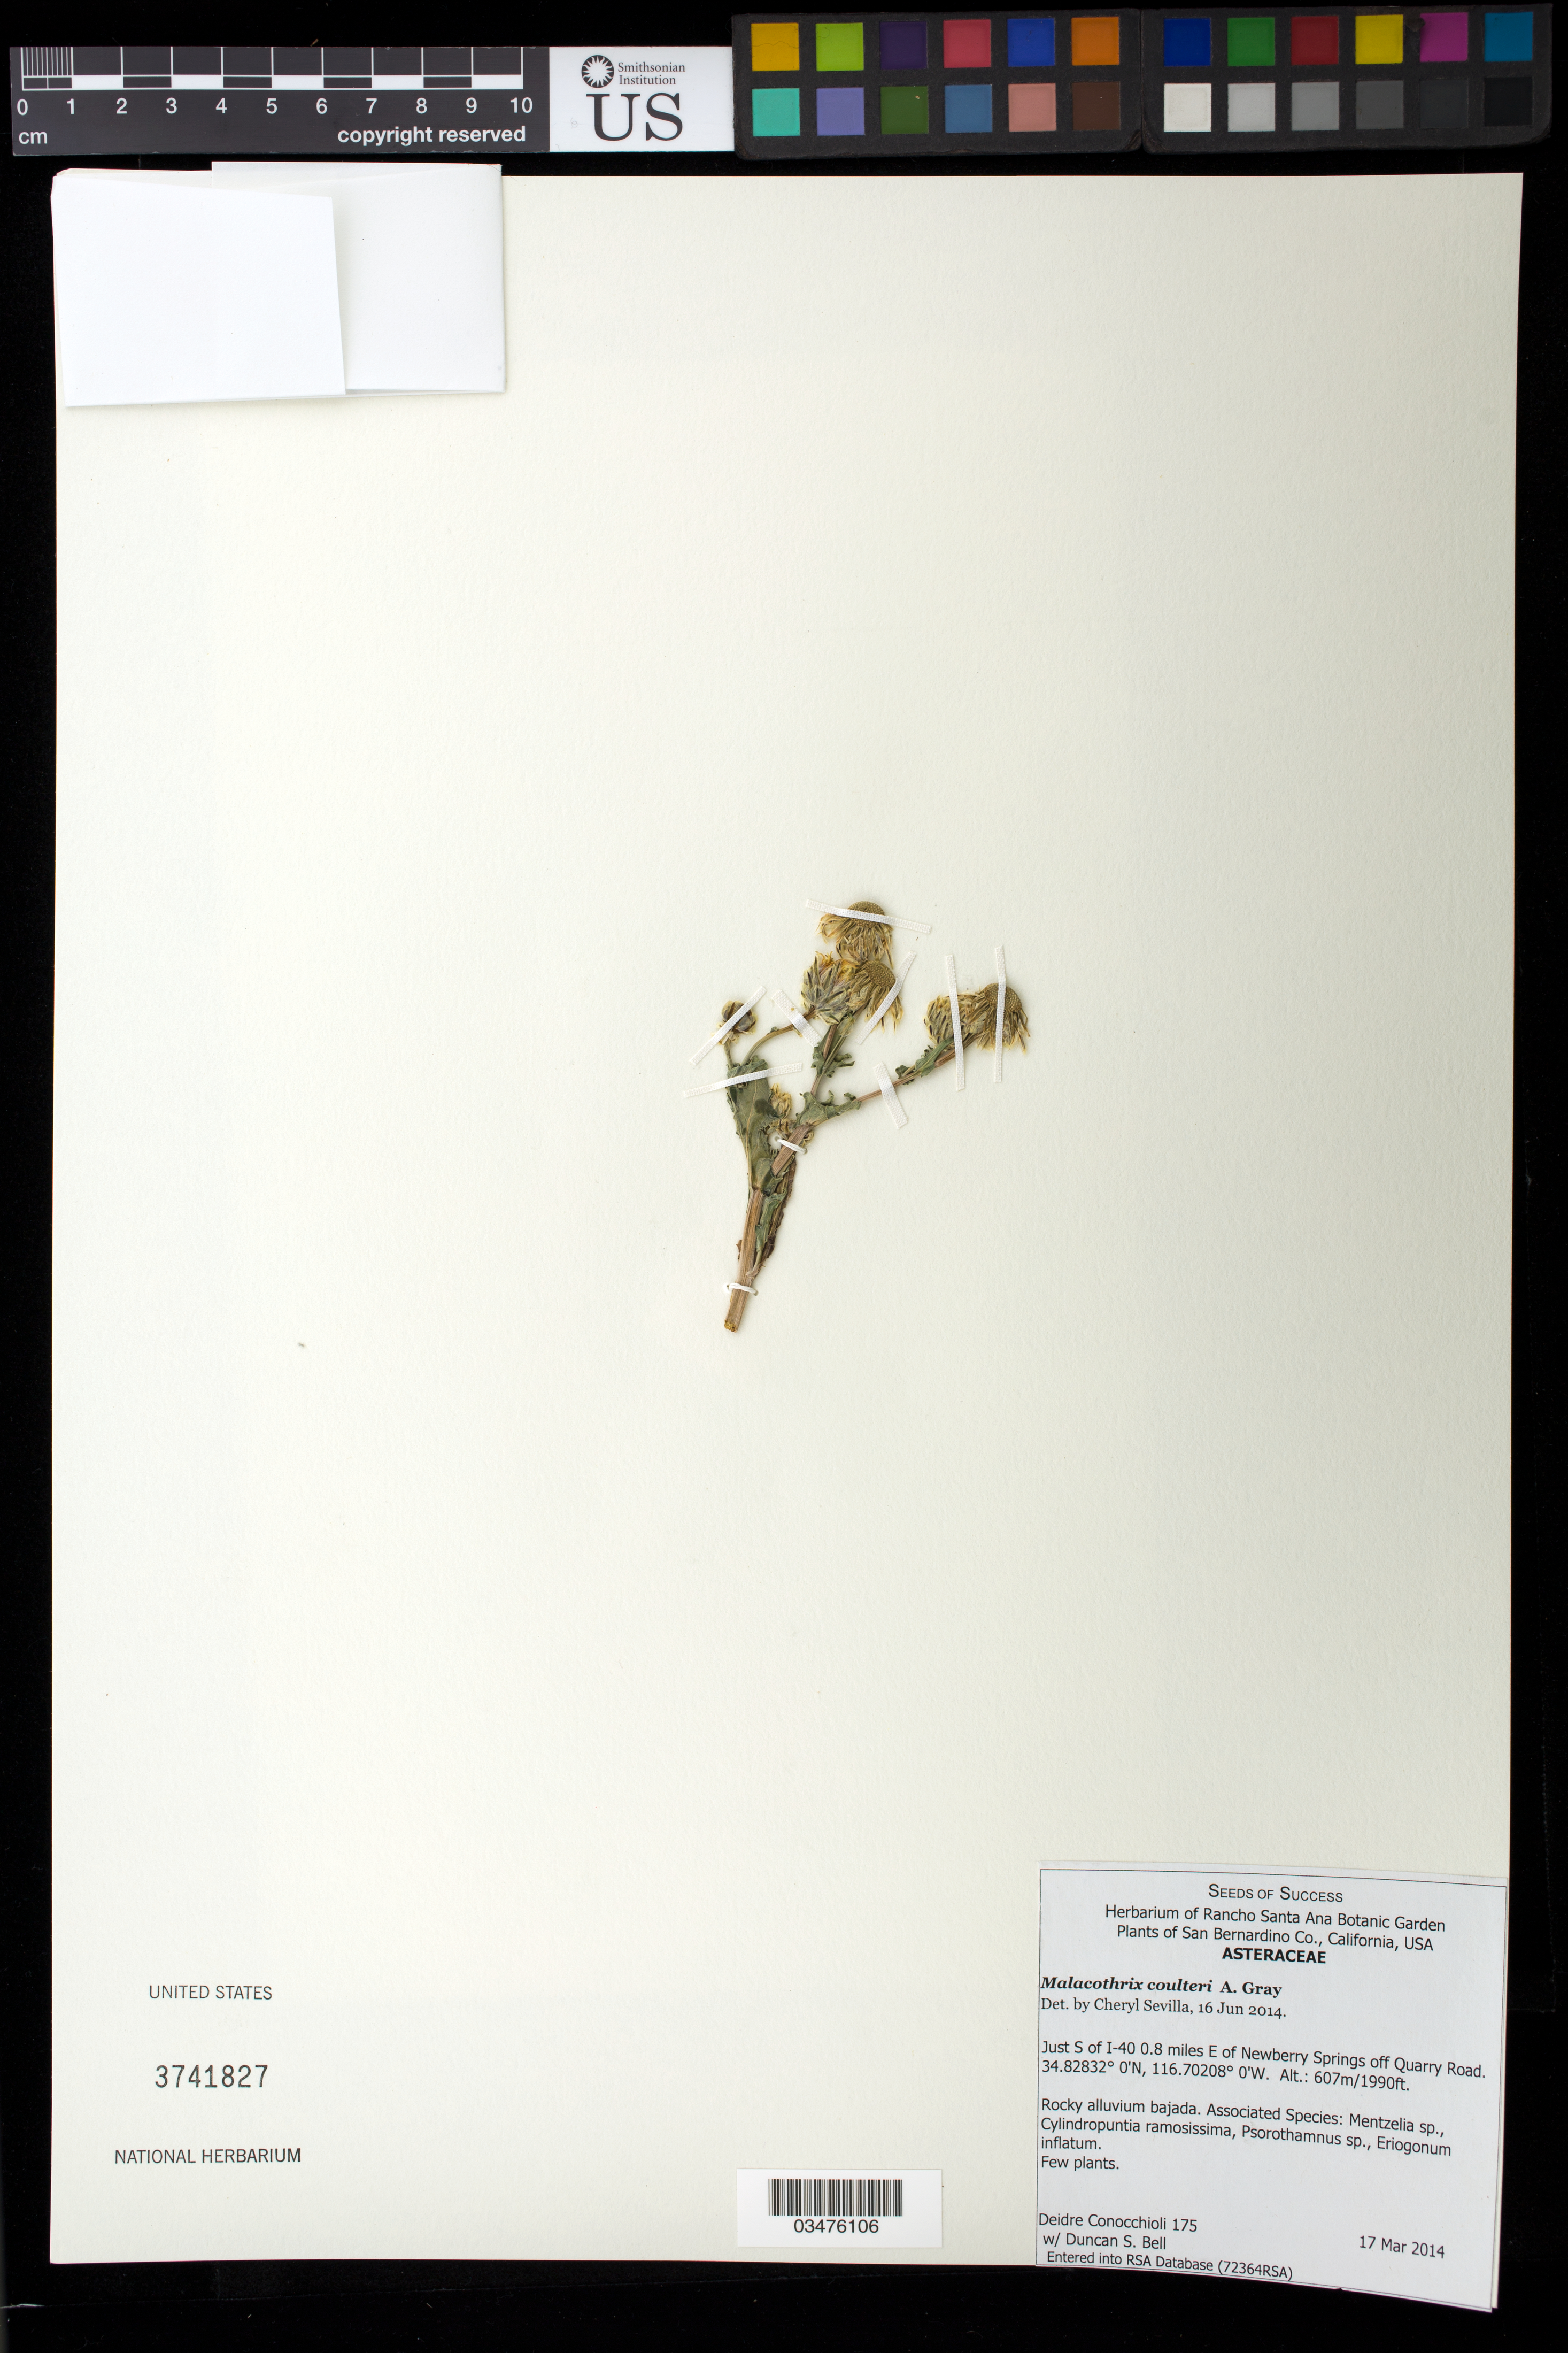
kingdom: Plantae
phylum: Tracheophyta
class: Magnoliopsida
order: Asterales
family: Asteraceae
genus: Malacothrix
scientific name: Malacothrix coulteri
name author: Harv. & A. Gray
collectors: D. Conocchioli & D. S. Bell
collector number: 175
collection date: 2014-03-17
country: United States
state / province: California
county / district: San Bernardino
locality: S of I-40 0.8 mi. E of Newberry Springs off Quarry Road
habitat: Rocky alluvium bajada. With Mentzelia sp., Psorothamnus, sp., ect.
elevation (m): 607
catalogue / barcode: US 3741827